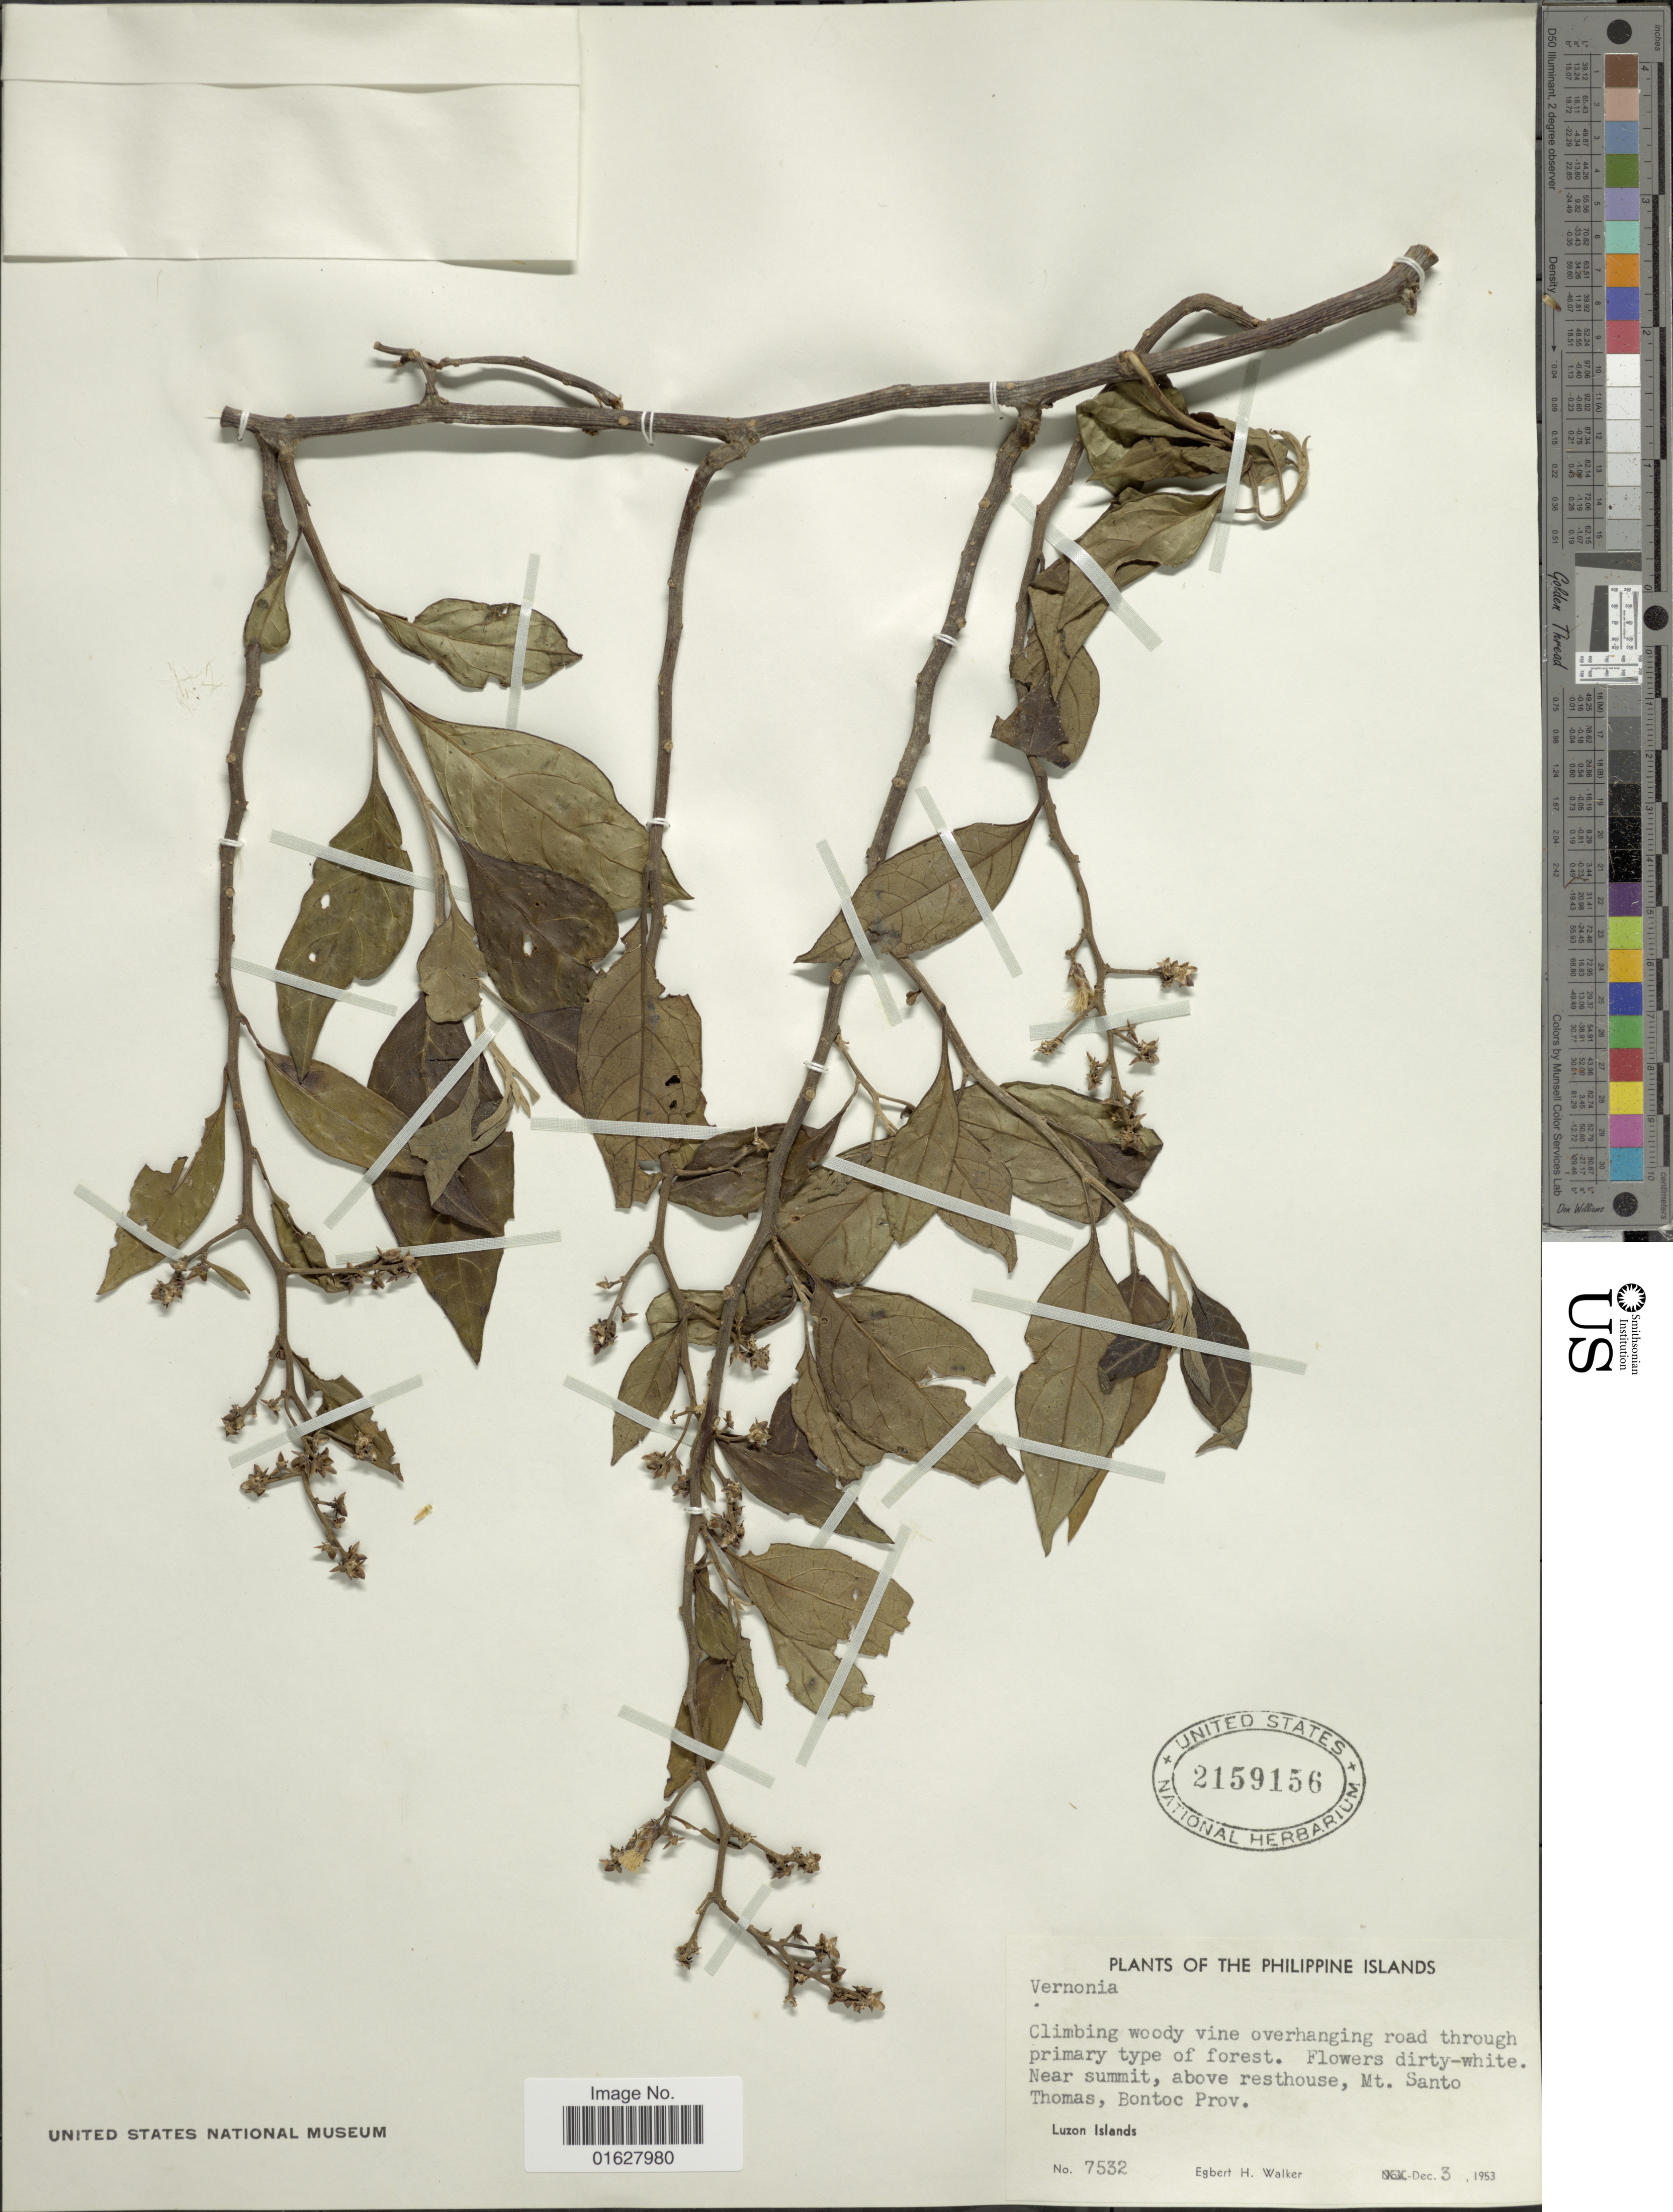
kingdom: Plantae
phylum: Tracheophyta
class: Magnoliopsida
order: Asterales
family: Asteraceae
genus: Vernonia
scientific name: Vernonia sp.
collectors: E. H. Walker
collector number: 7532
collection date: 1953-12-03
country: Philippines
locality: The Philippine Islands. Climbing woody vine overhanging road through primary type of forest. Near summit, above resthouse, Mt. Santo Thomas, Bontoc Prov.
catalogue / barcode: US 2159156